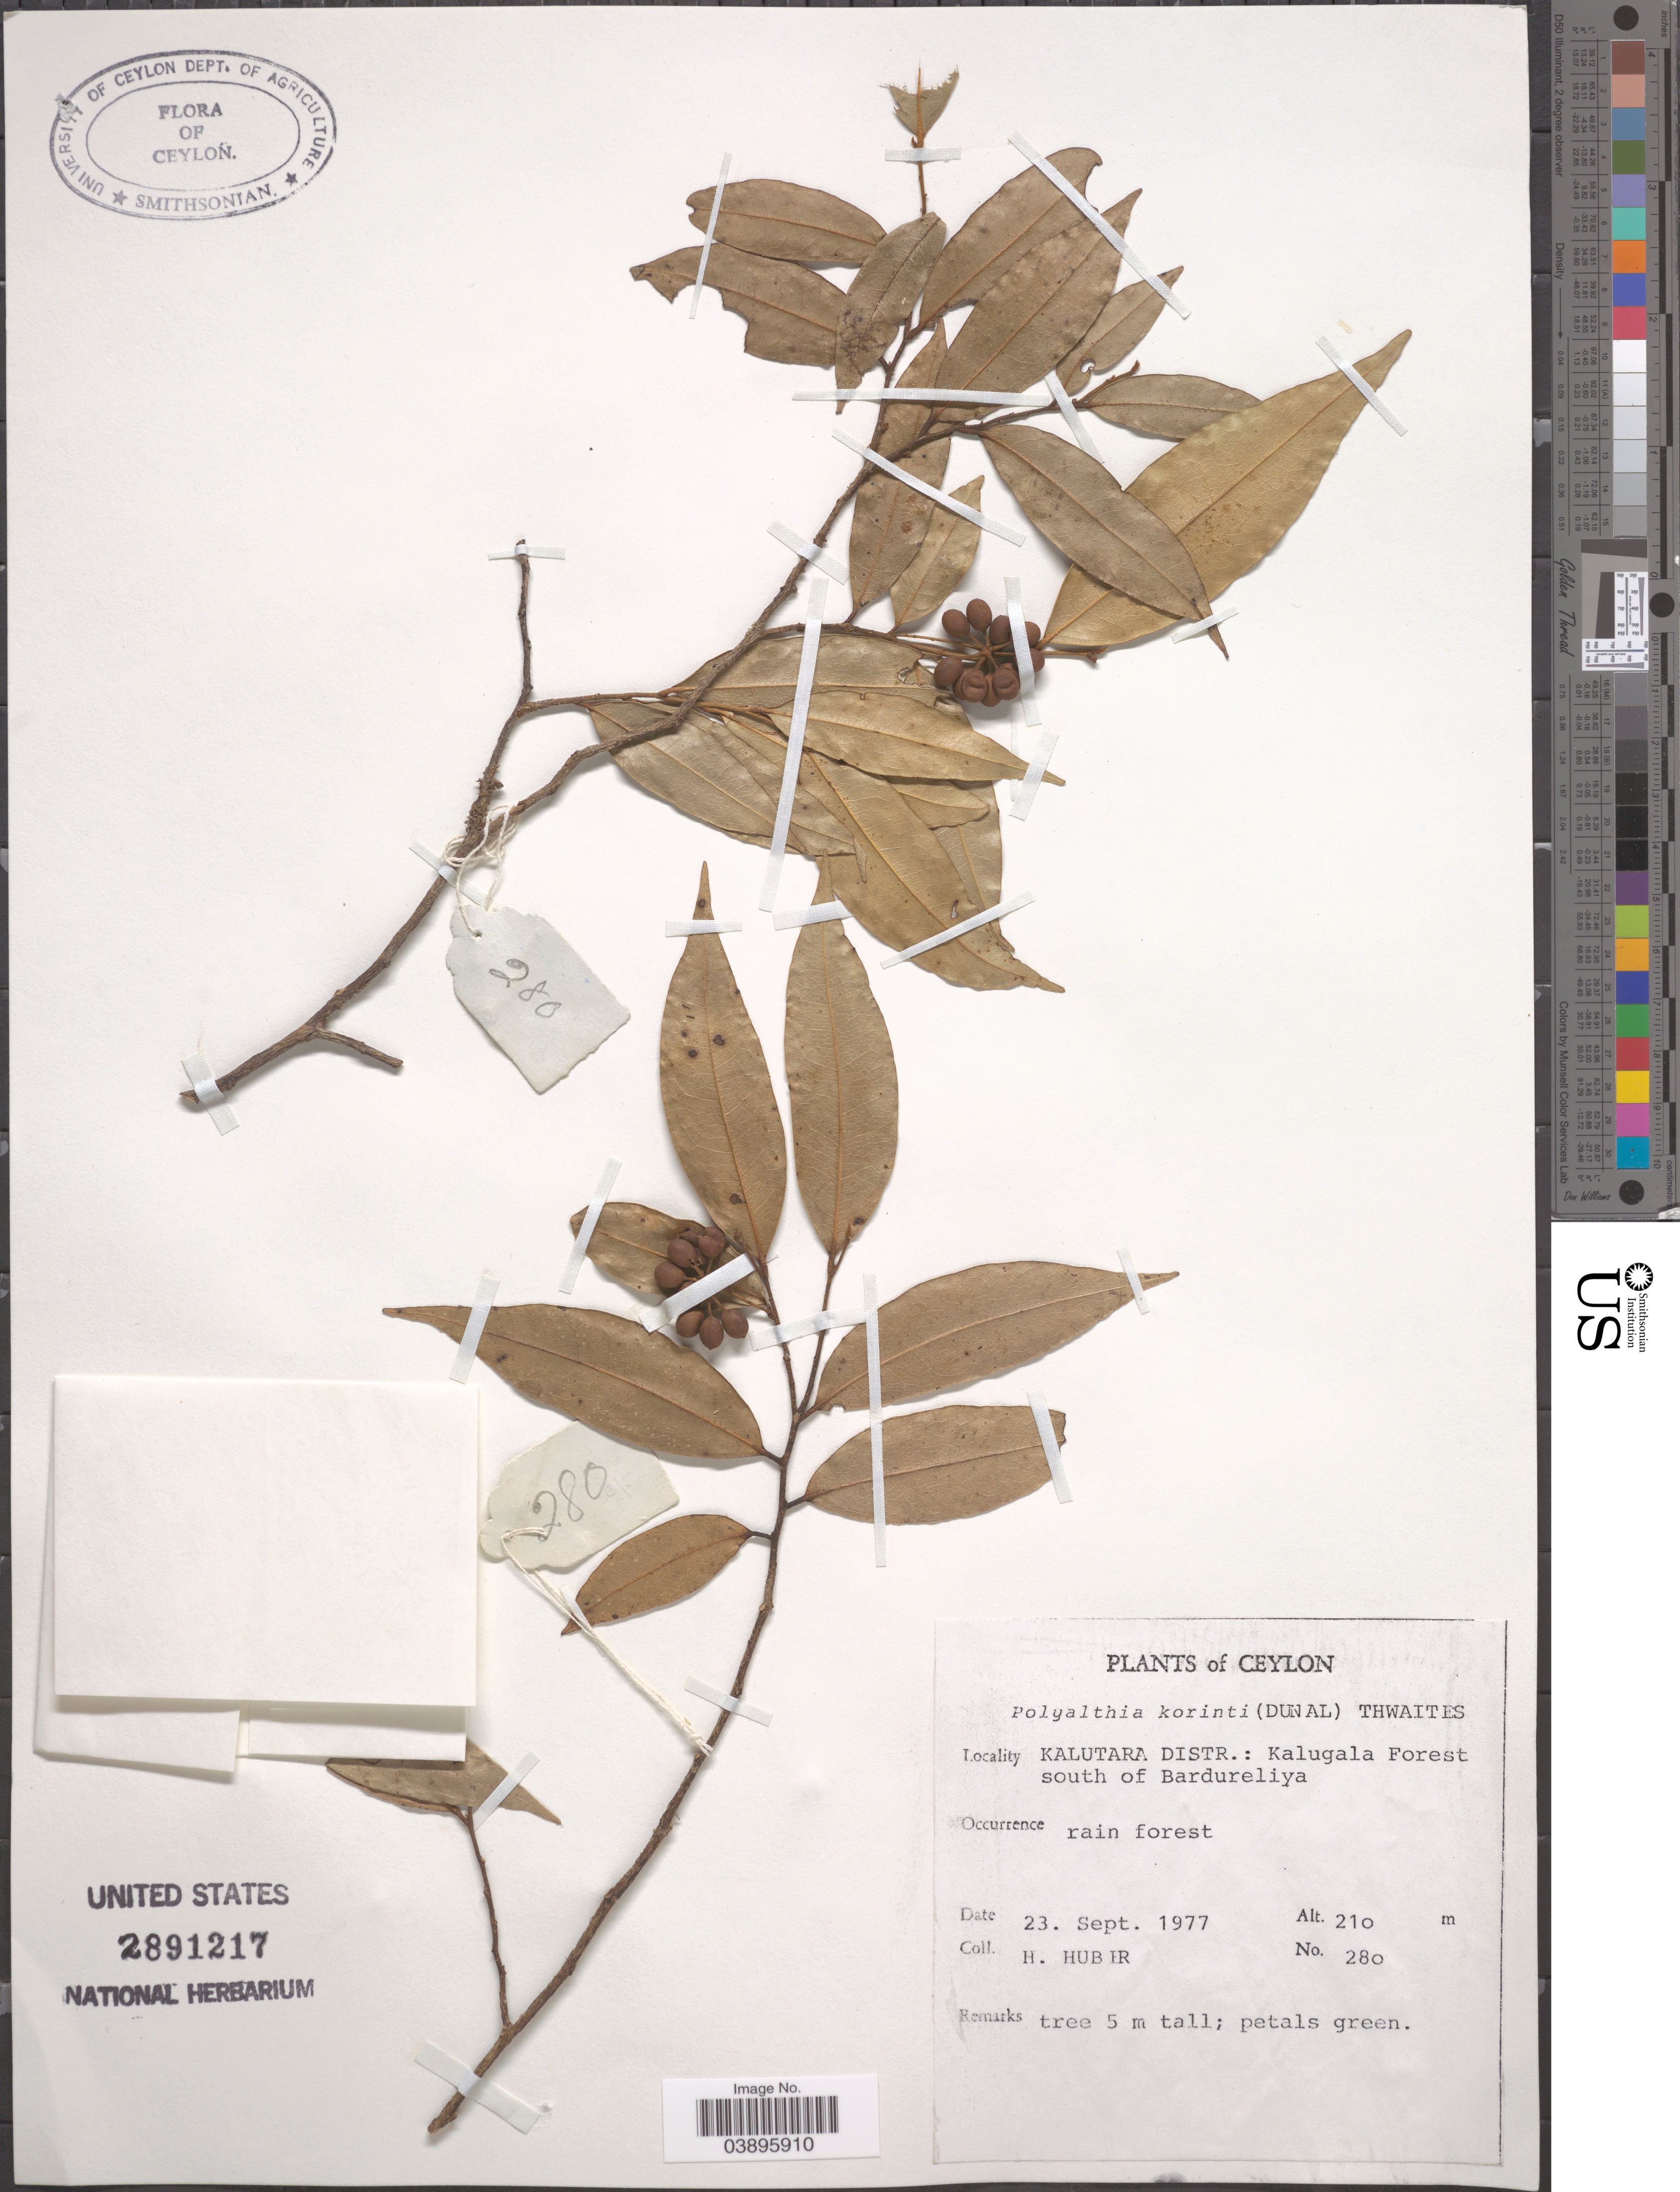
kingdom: Plantae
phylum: Tracheophyta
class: Magnoliopsida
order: Magnoliales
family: Annonaceae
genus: Polyalthia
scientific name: Polyalthia korinti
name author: (Dunal) Thwaites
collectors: H. Huber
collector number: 280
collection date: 1977-09-23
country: Sri Lanka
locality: Ceylon. Kalutara Distr.: Kalugala Forest south of Bardureliya.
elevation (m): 210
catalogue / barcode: US 2891217